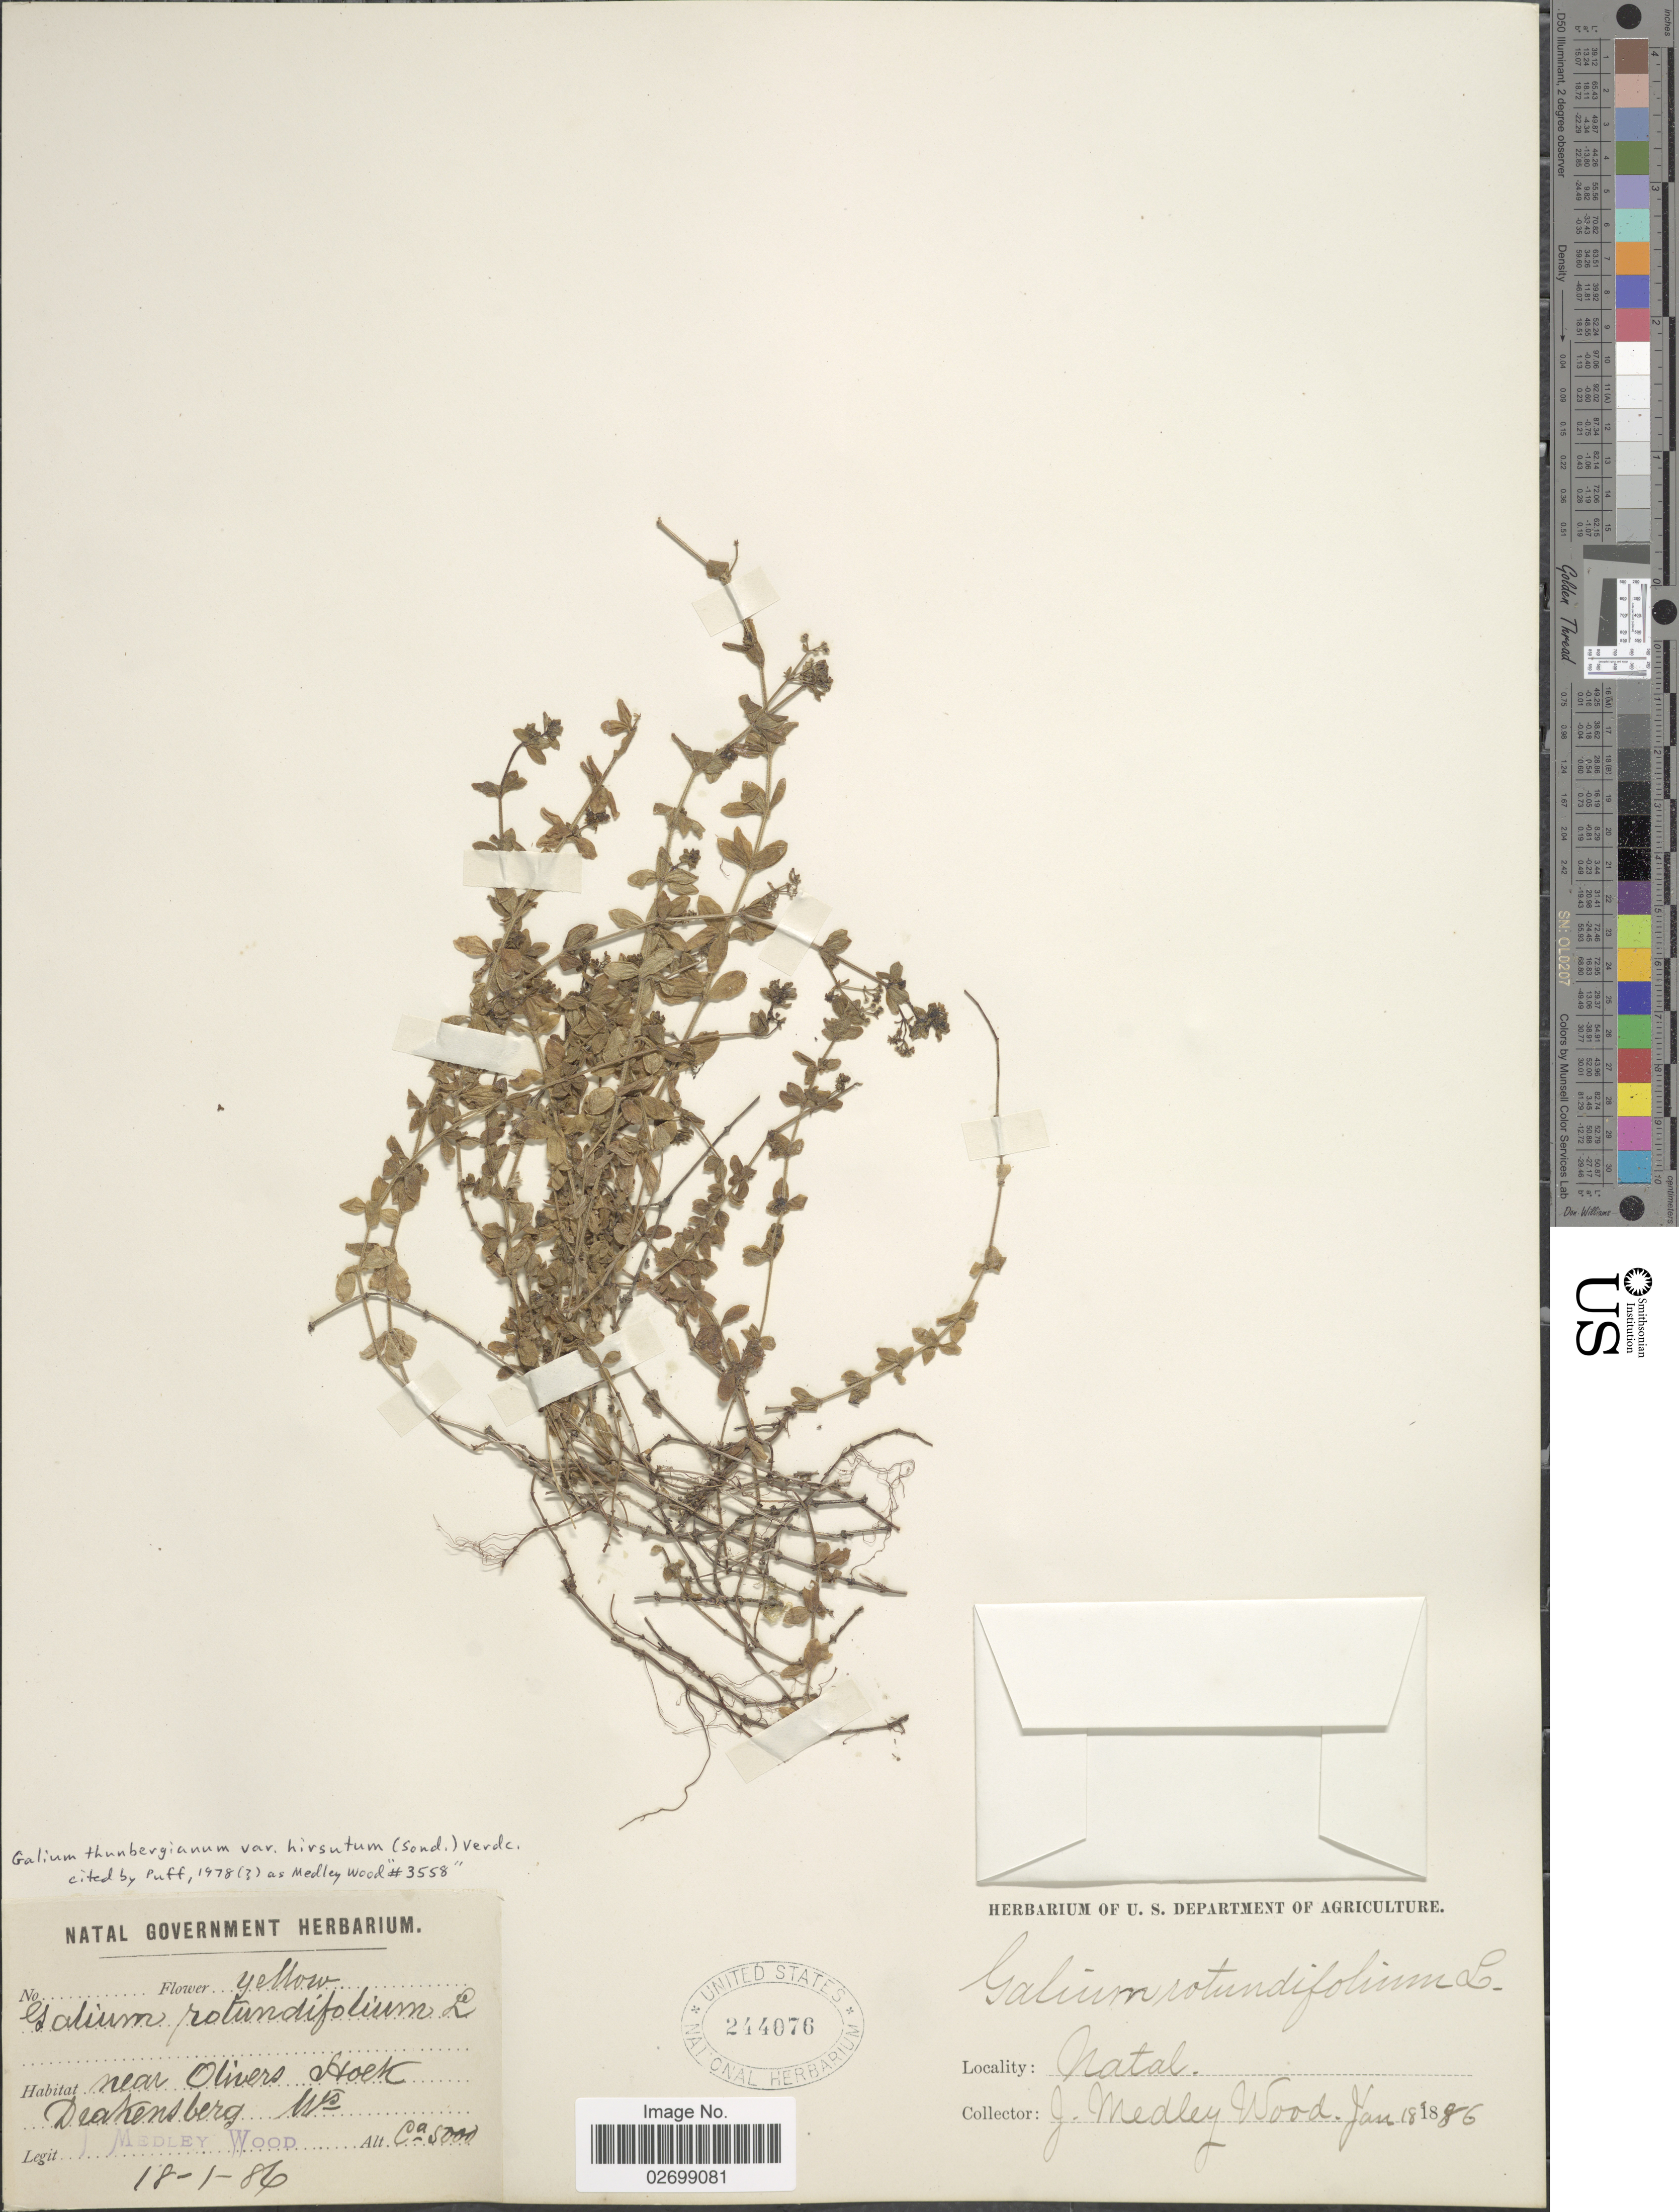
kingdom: Plantae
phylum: Tracheophyta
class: Magnoliopsida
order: Gentianales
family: Rubiaceae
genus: Galium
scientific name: Galium thunbergianum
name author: Eckl. & Zeyh.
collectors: J. Medley Wood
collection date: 1886-01-18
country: South Africa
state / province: KwaZulu-Natal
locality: Natal: near Olivers Hoek, Deakensberg Mts.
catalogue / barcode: US 244076